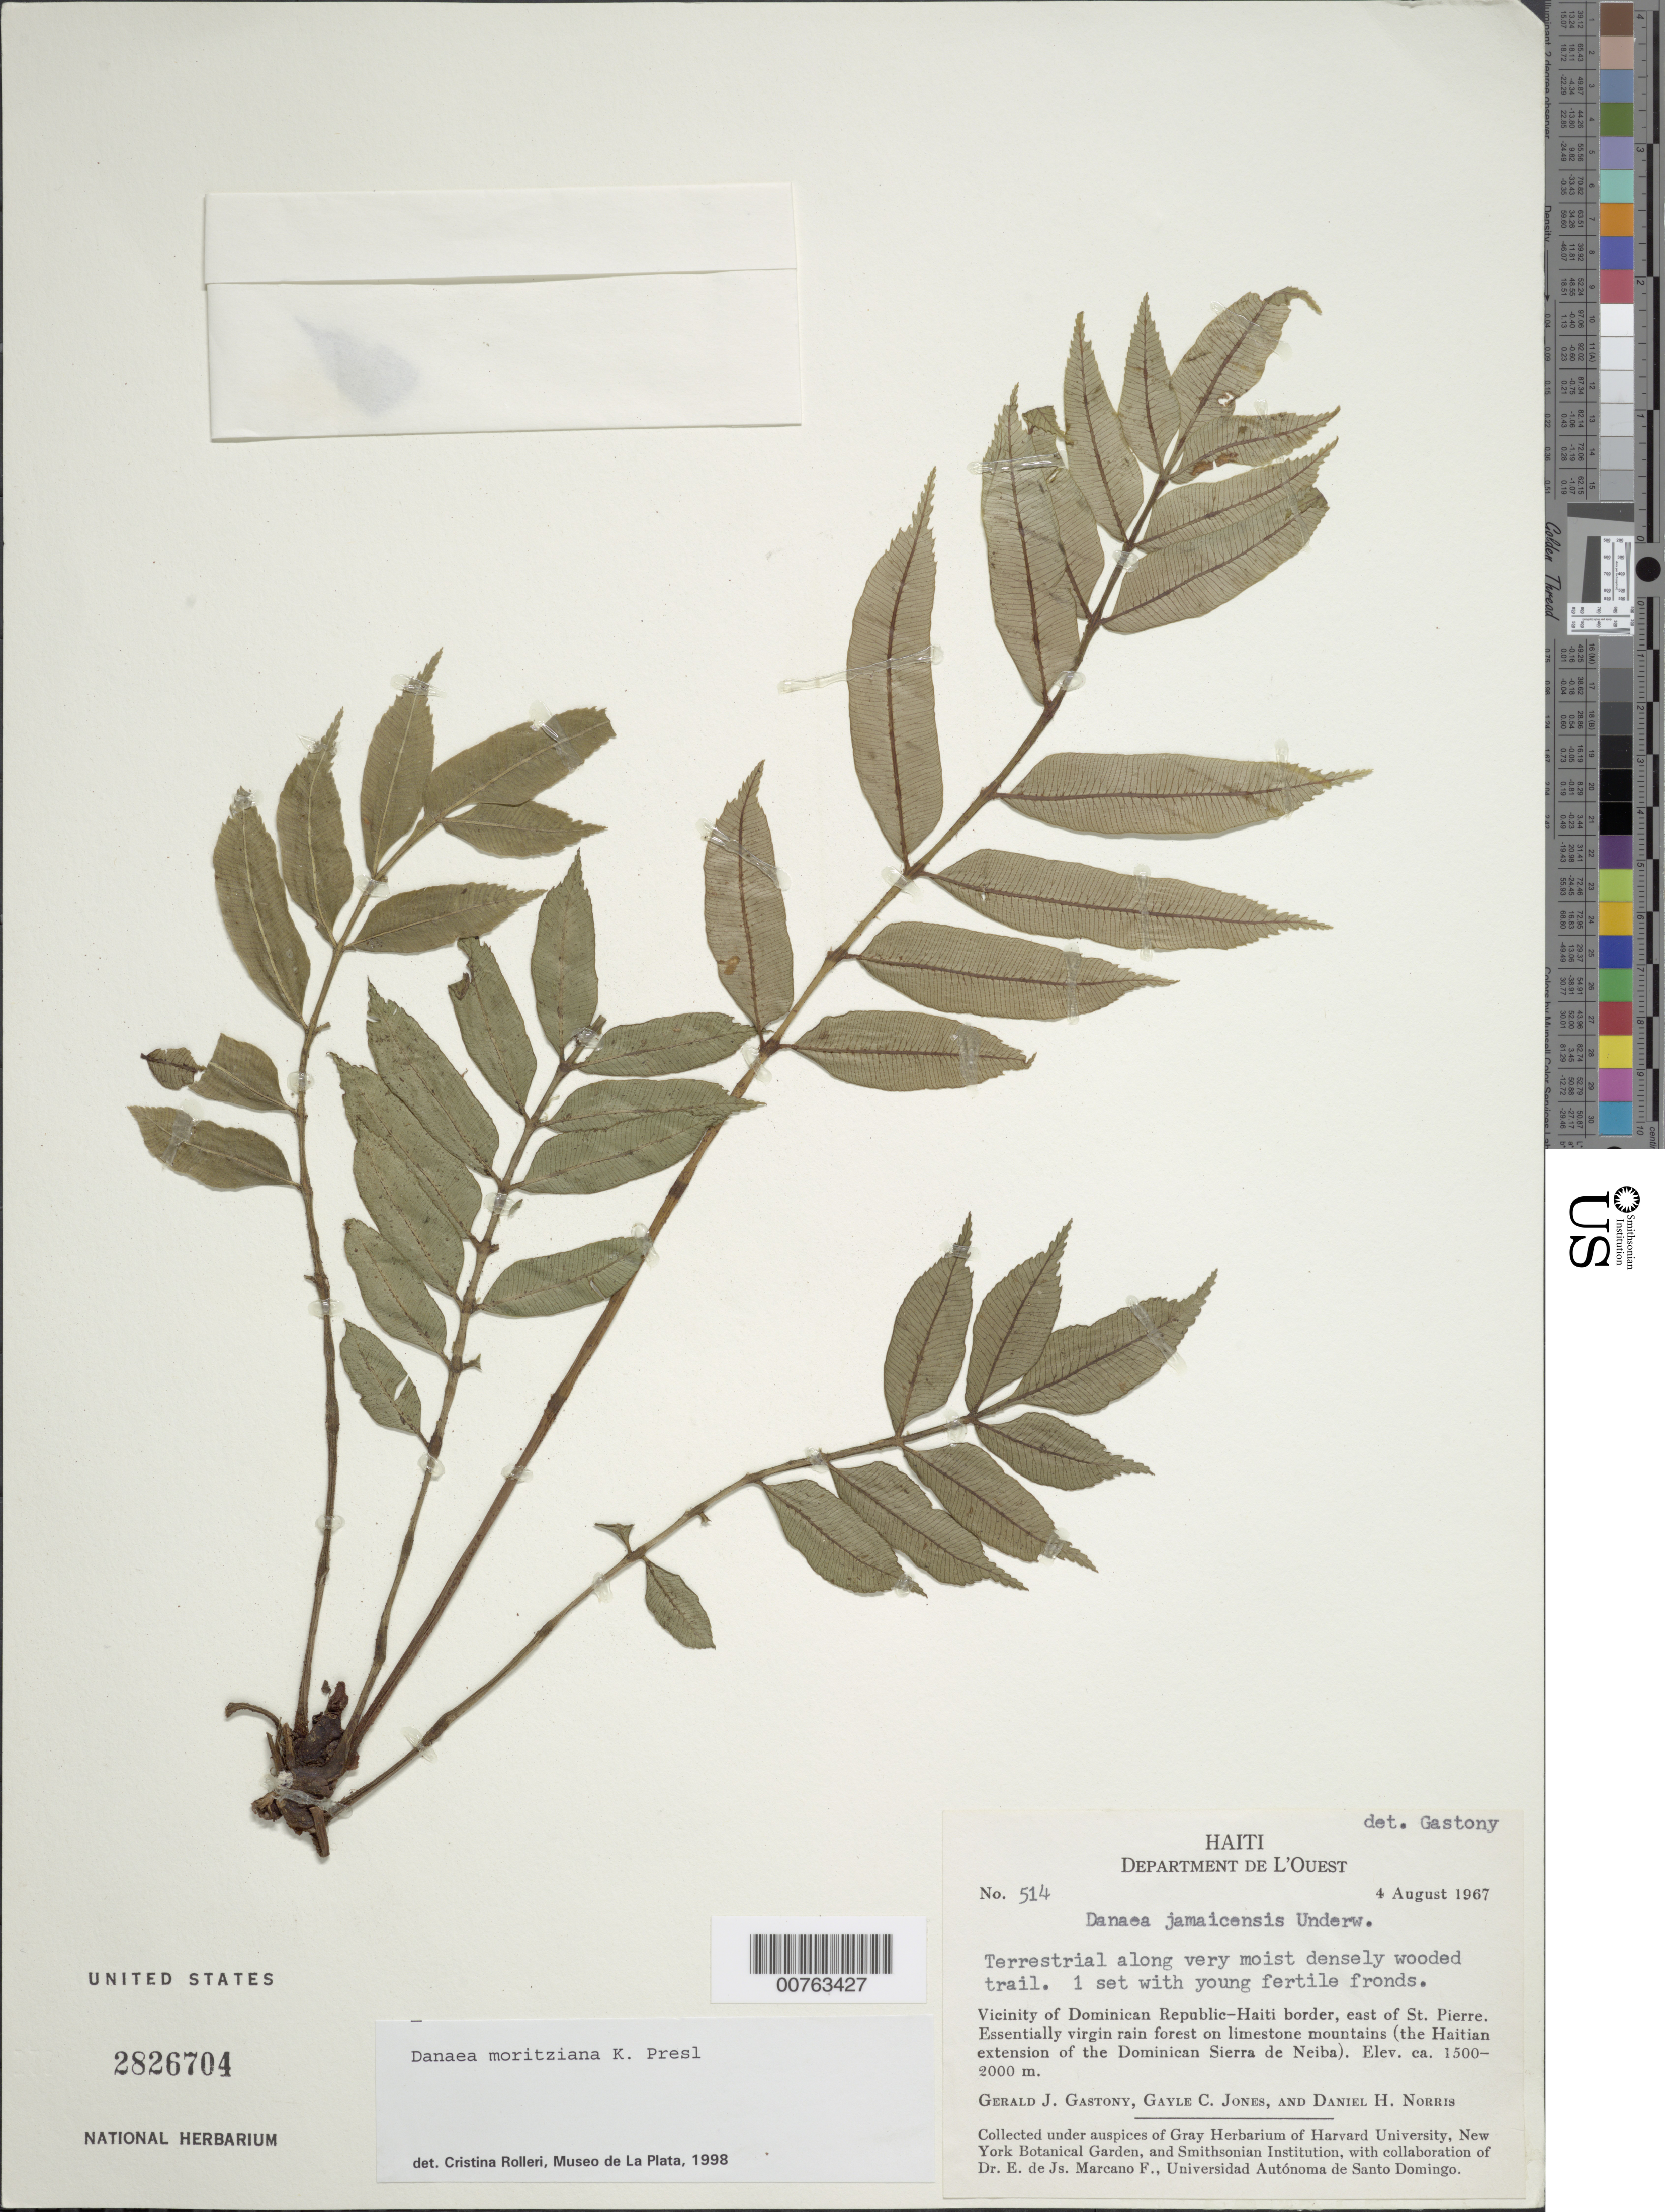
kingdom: Plantae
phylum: Tracheophyta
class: Polypodiopsida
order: Marattiales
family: Marattiaceae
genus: Danaea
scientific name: Danaea moritziana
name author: C. Presl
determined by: Rolleri, Cristina H.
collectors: G. Gastony, G. C. Jones & D. H. Norris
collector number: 514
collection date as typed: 04 Aug 1967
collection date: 1967-08-04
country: Haiti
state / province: Ouest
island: Hispaniola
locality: Vicinity of Dominican Republic-Haiti border, east of St Pierre (the Haitian extension of the Dominican Sierra de Neiba)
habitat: Along very moist densely wooded trail; essentially virgin rain-forest on limestone mountains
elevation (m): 1500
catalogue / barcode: US 2826704